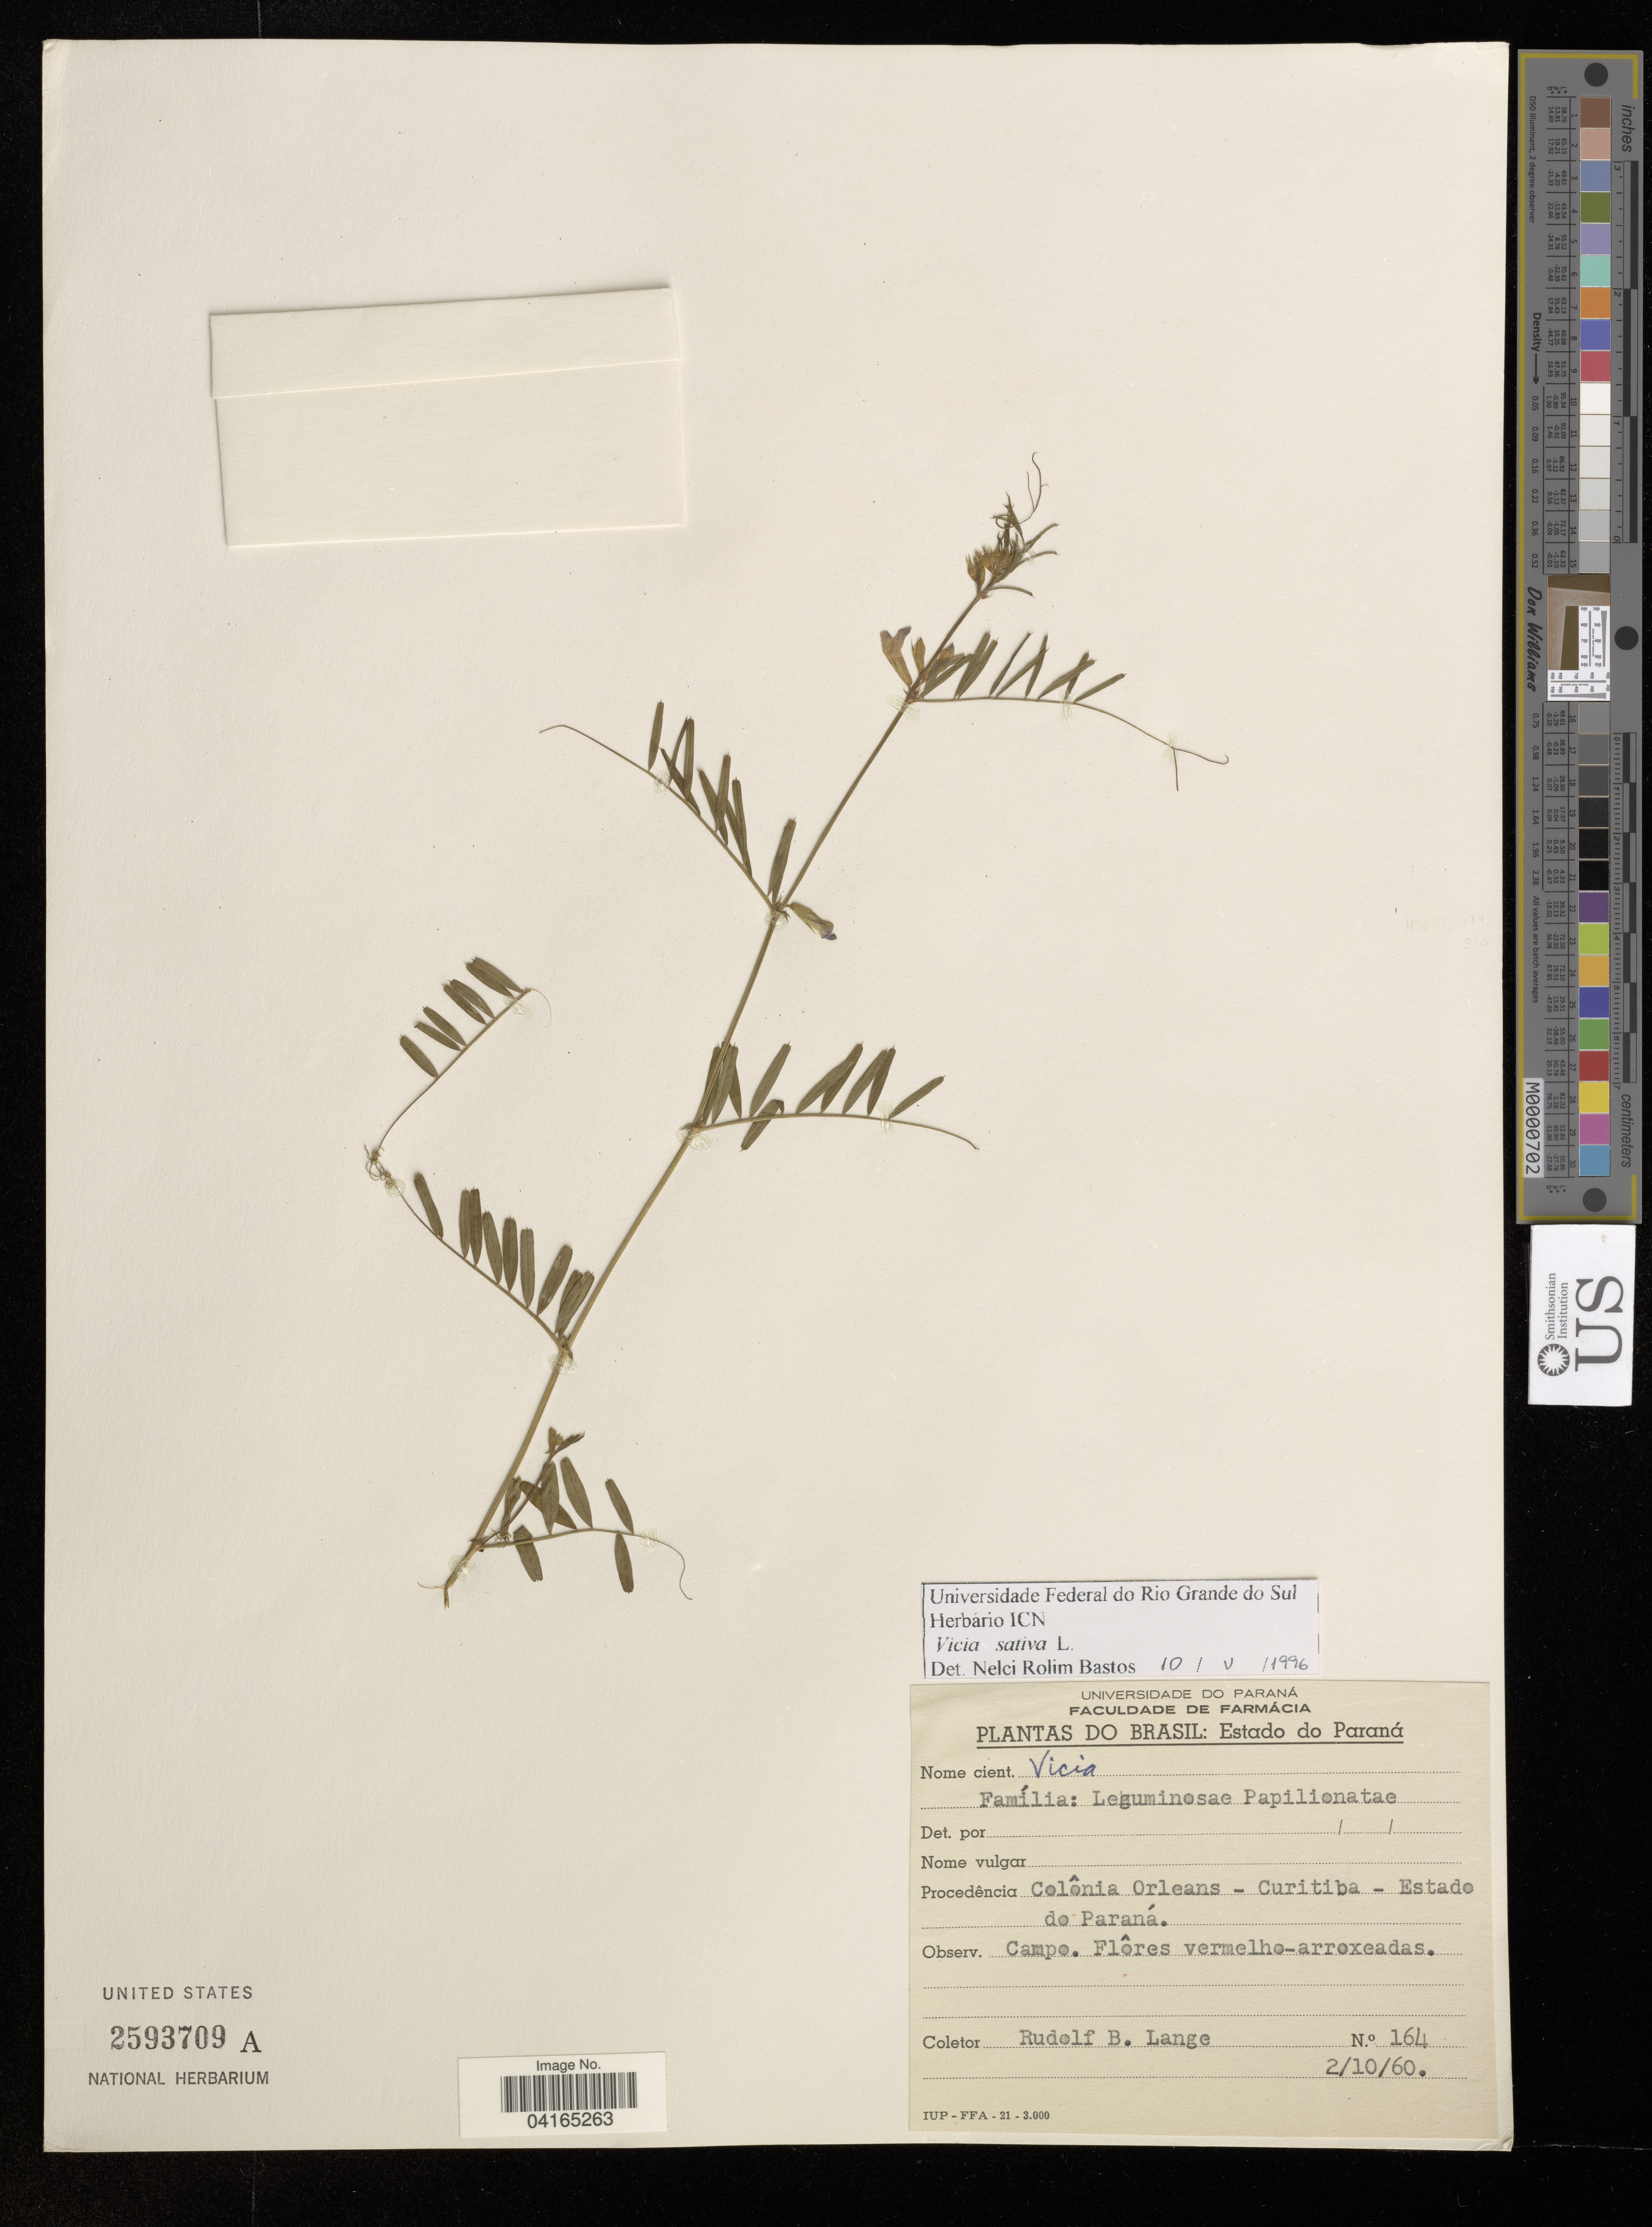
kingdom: Plantae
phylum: Tracheophyta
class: Magnoliopsida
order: Fabales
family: Fabaceae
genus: Vicia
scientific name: Vicia sativa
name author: L.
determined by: Hechenleitner, Paulina, RBG Edinburgh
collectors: R. Lange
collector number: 164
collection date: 1960-10-02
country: Brazil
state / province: Paraná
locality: Colônia Orleans - Curitiba.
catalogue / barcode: US 2593709A